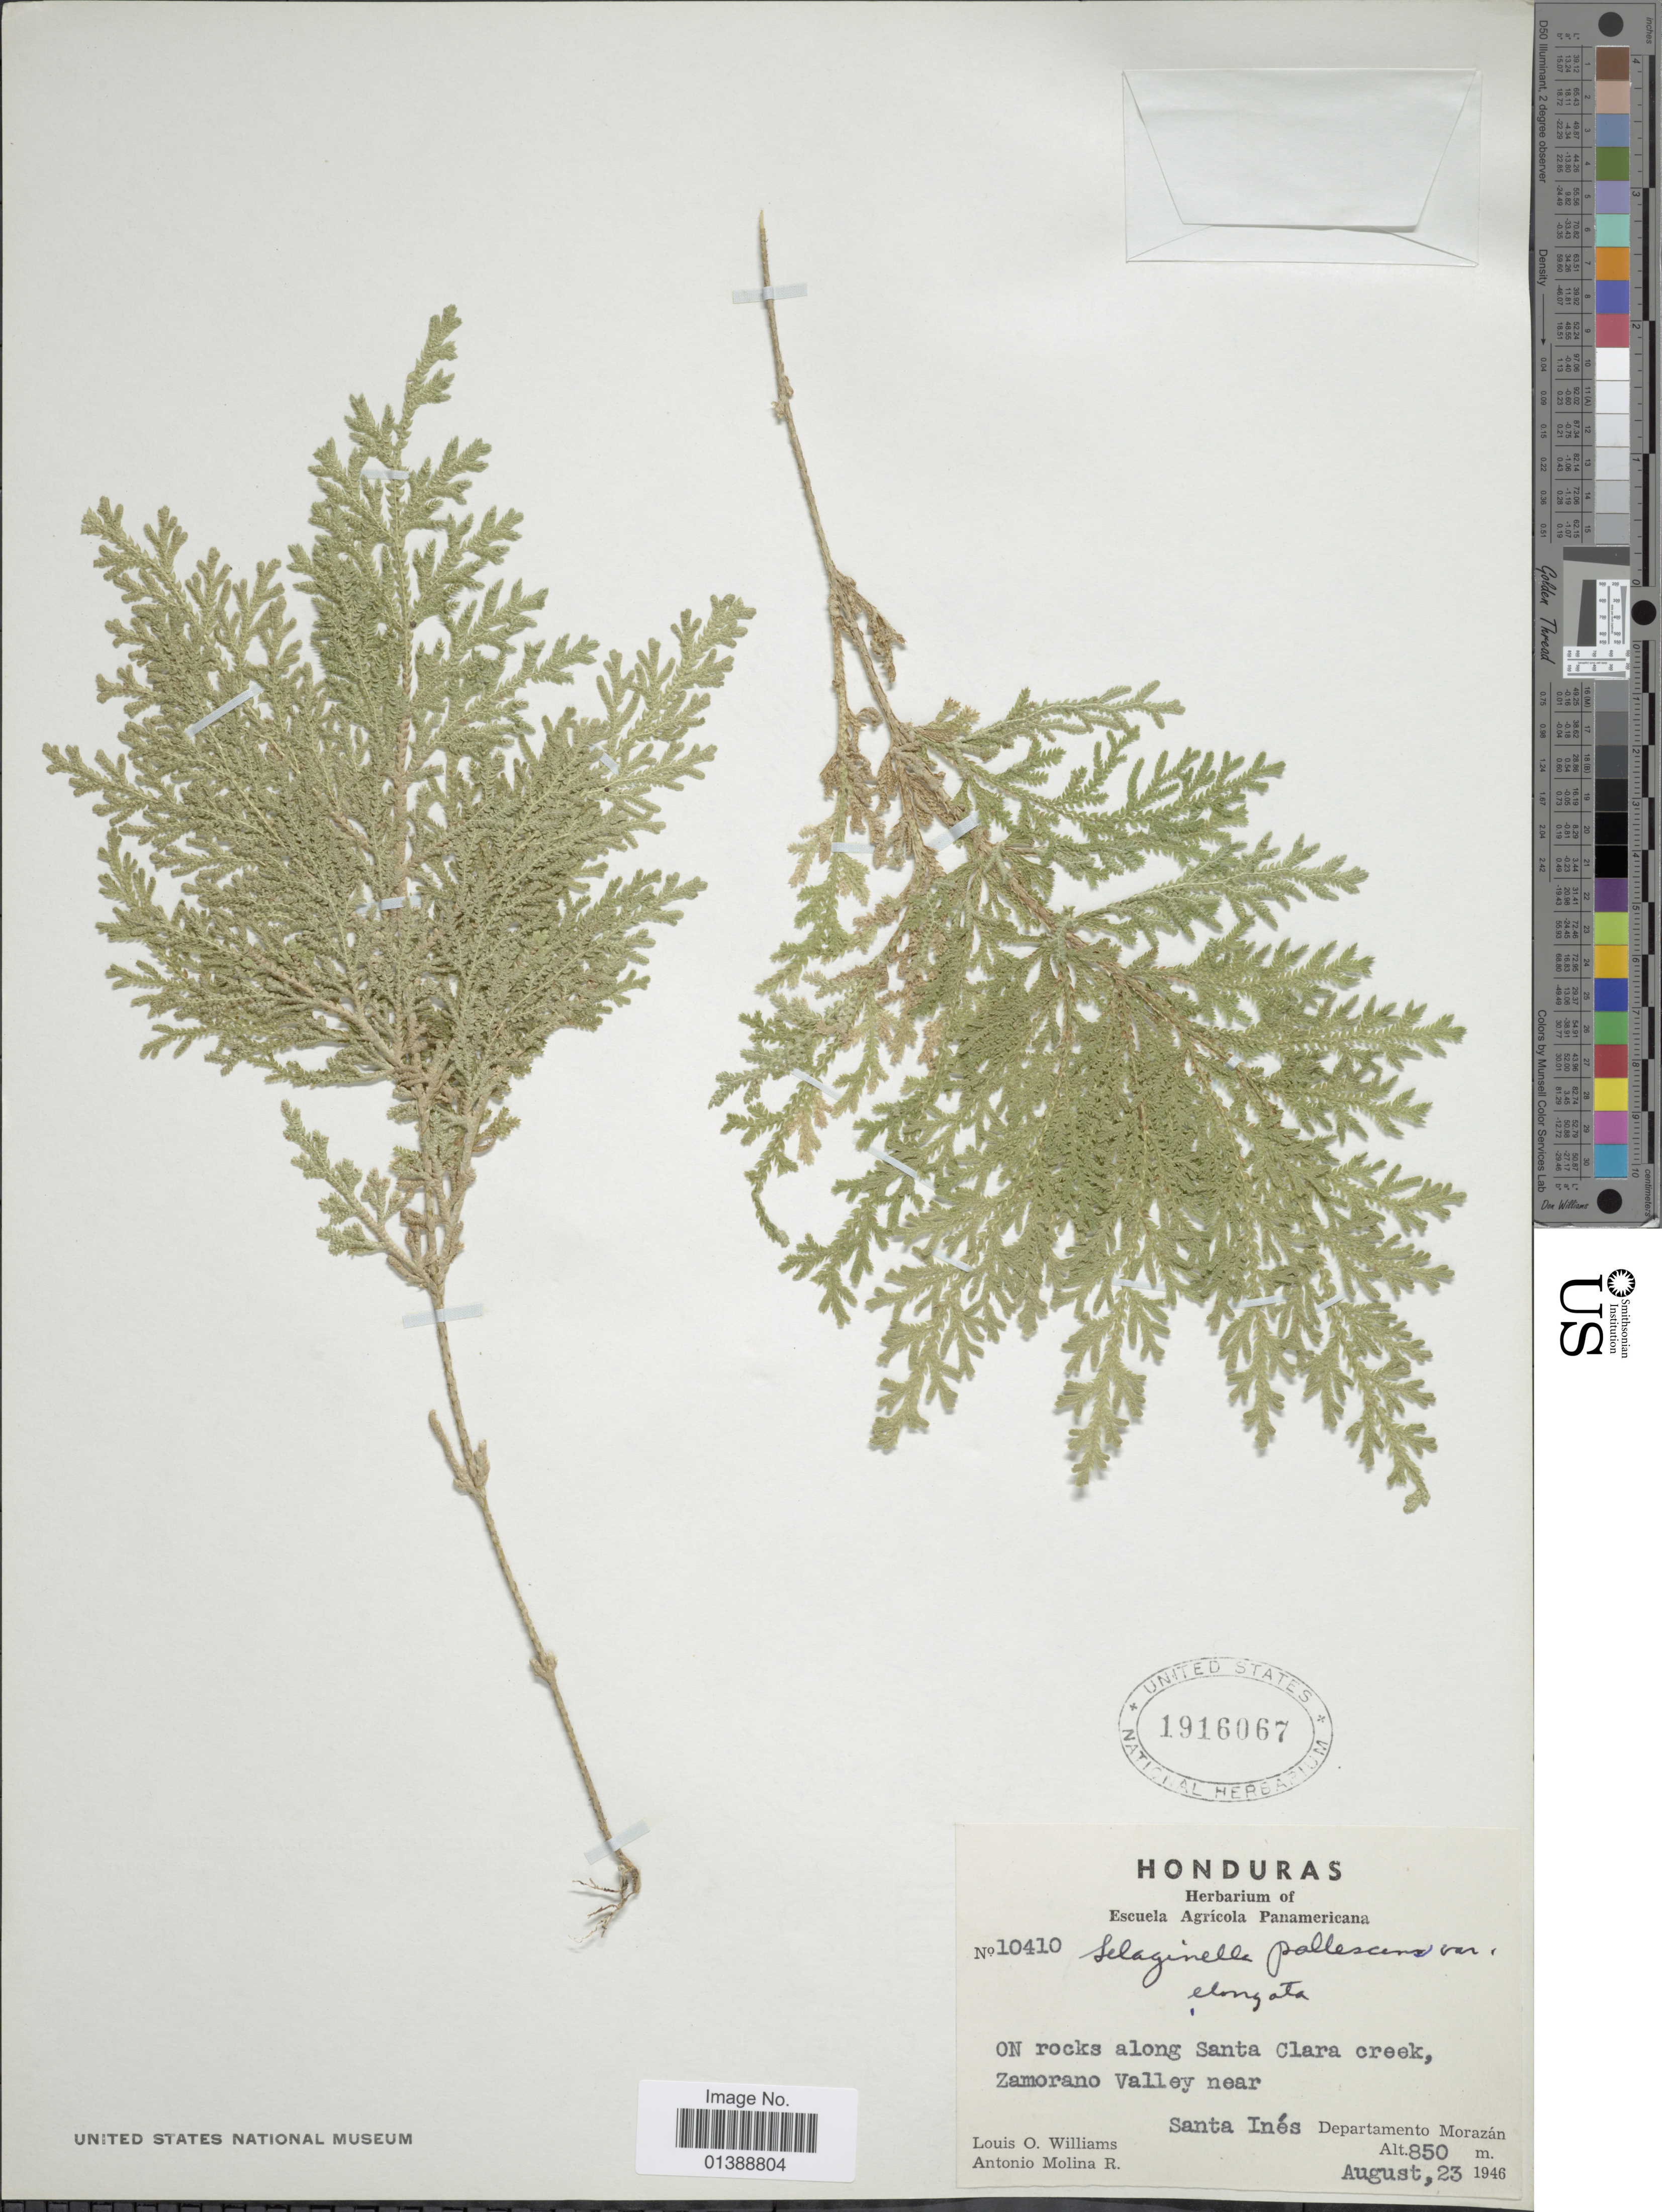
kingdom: Plantae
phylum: Tracheophyta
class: Lycopodiopsida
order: Selaginellales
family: Selaginellaceae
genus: Selaginella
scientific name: Selaginella pallescens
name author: (C. Presl) Spring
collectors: L. O. Williams & A. Molina R.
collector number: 10410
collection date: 1946-08-23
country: Honduras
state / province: Fco. Morazán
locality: On rocks along Santa Clara creek, Zamorano Valley near Santa Inés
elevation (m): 850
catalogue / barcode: US 1916067